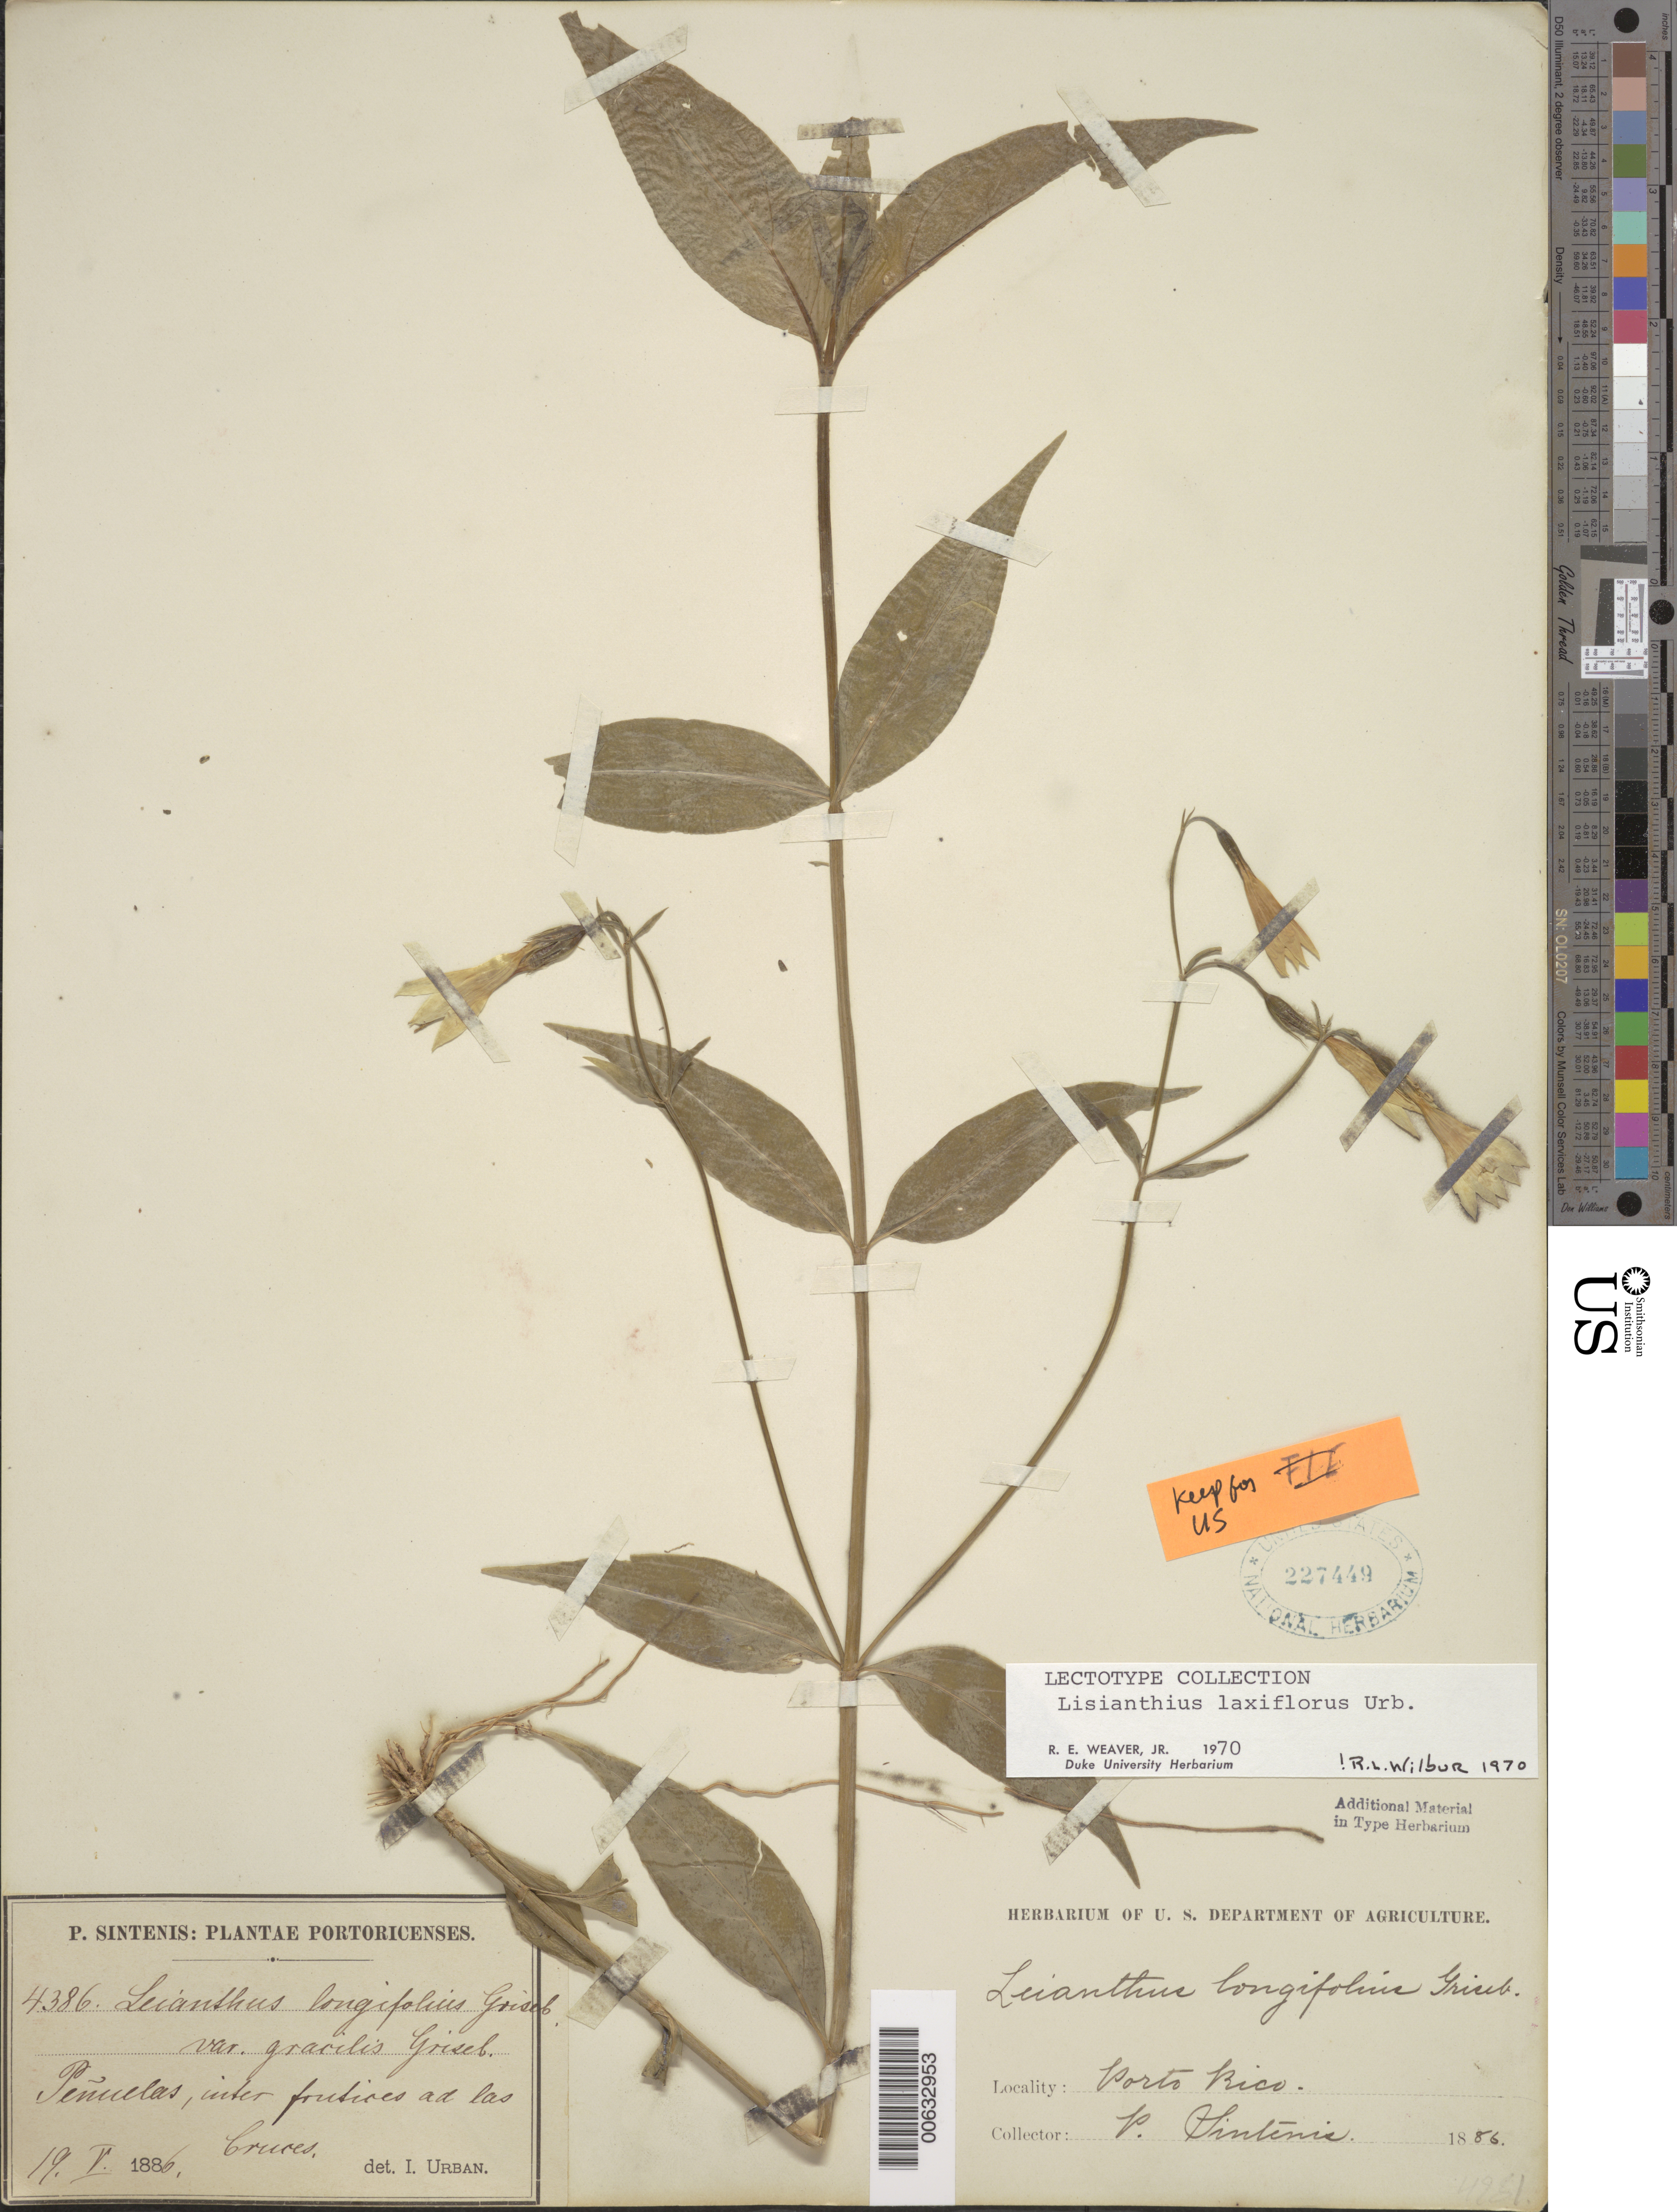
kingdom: Plantae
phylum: Tracheophyta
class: Magnoliopsida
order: Gentianales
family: Rubiaceae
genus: Lasianthus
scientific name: Lasianthus lanceolatus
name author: (Griseb.) Urb.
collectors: P. Sintenis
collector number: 4386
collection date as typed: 19 Jun 1886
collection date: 1886-06-19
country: Puerto Rico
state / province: Peñuelas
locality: Peñuelas ad Las Cruces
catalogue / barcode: US 227449